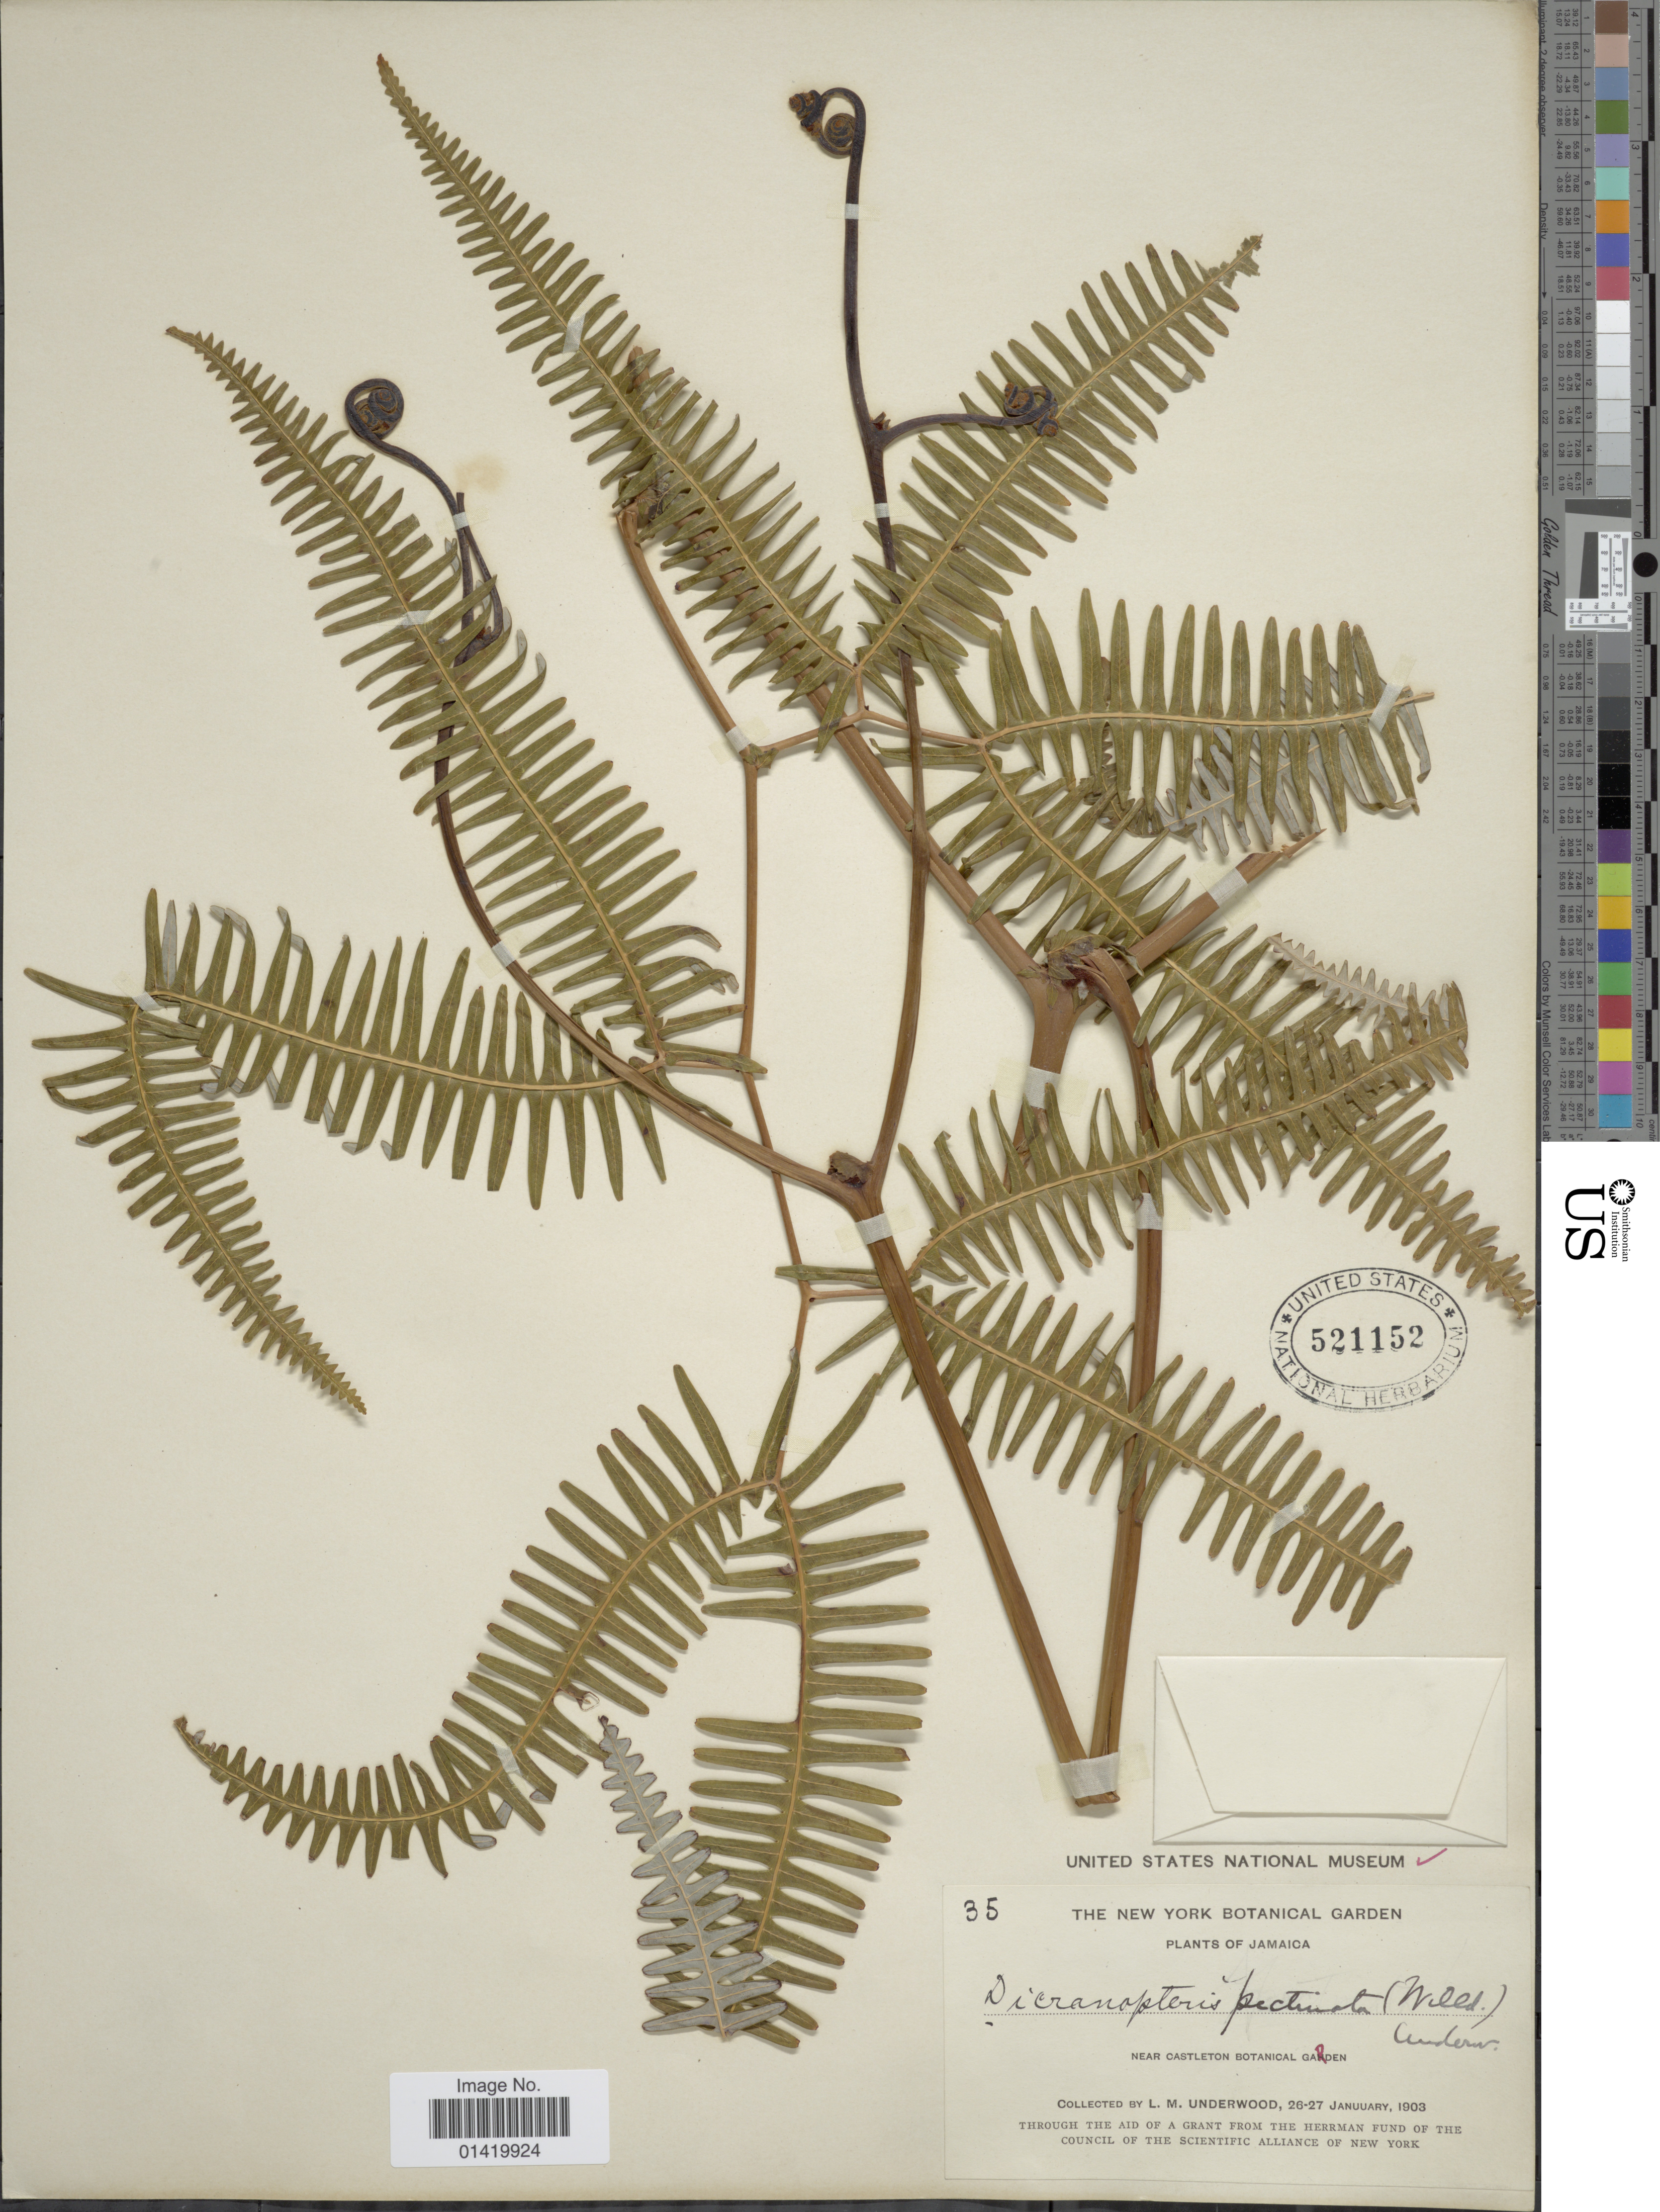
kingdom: Plantae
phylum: Tracheophyta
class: Polypodiopsida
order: Gleicheniales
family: Gleicheniaceae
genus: Gleichenella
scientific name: Gleichenella pectinata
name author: (Willd.) Ching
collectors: L. M. Underwood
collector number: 35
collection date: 1903-01-26/1903-01-27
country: Jamaica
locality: Near Castleton Botanical Garden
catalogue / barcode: US 521152